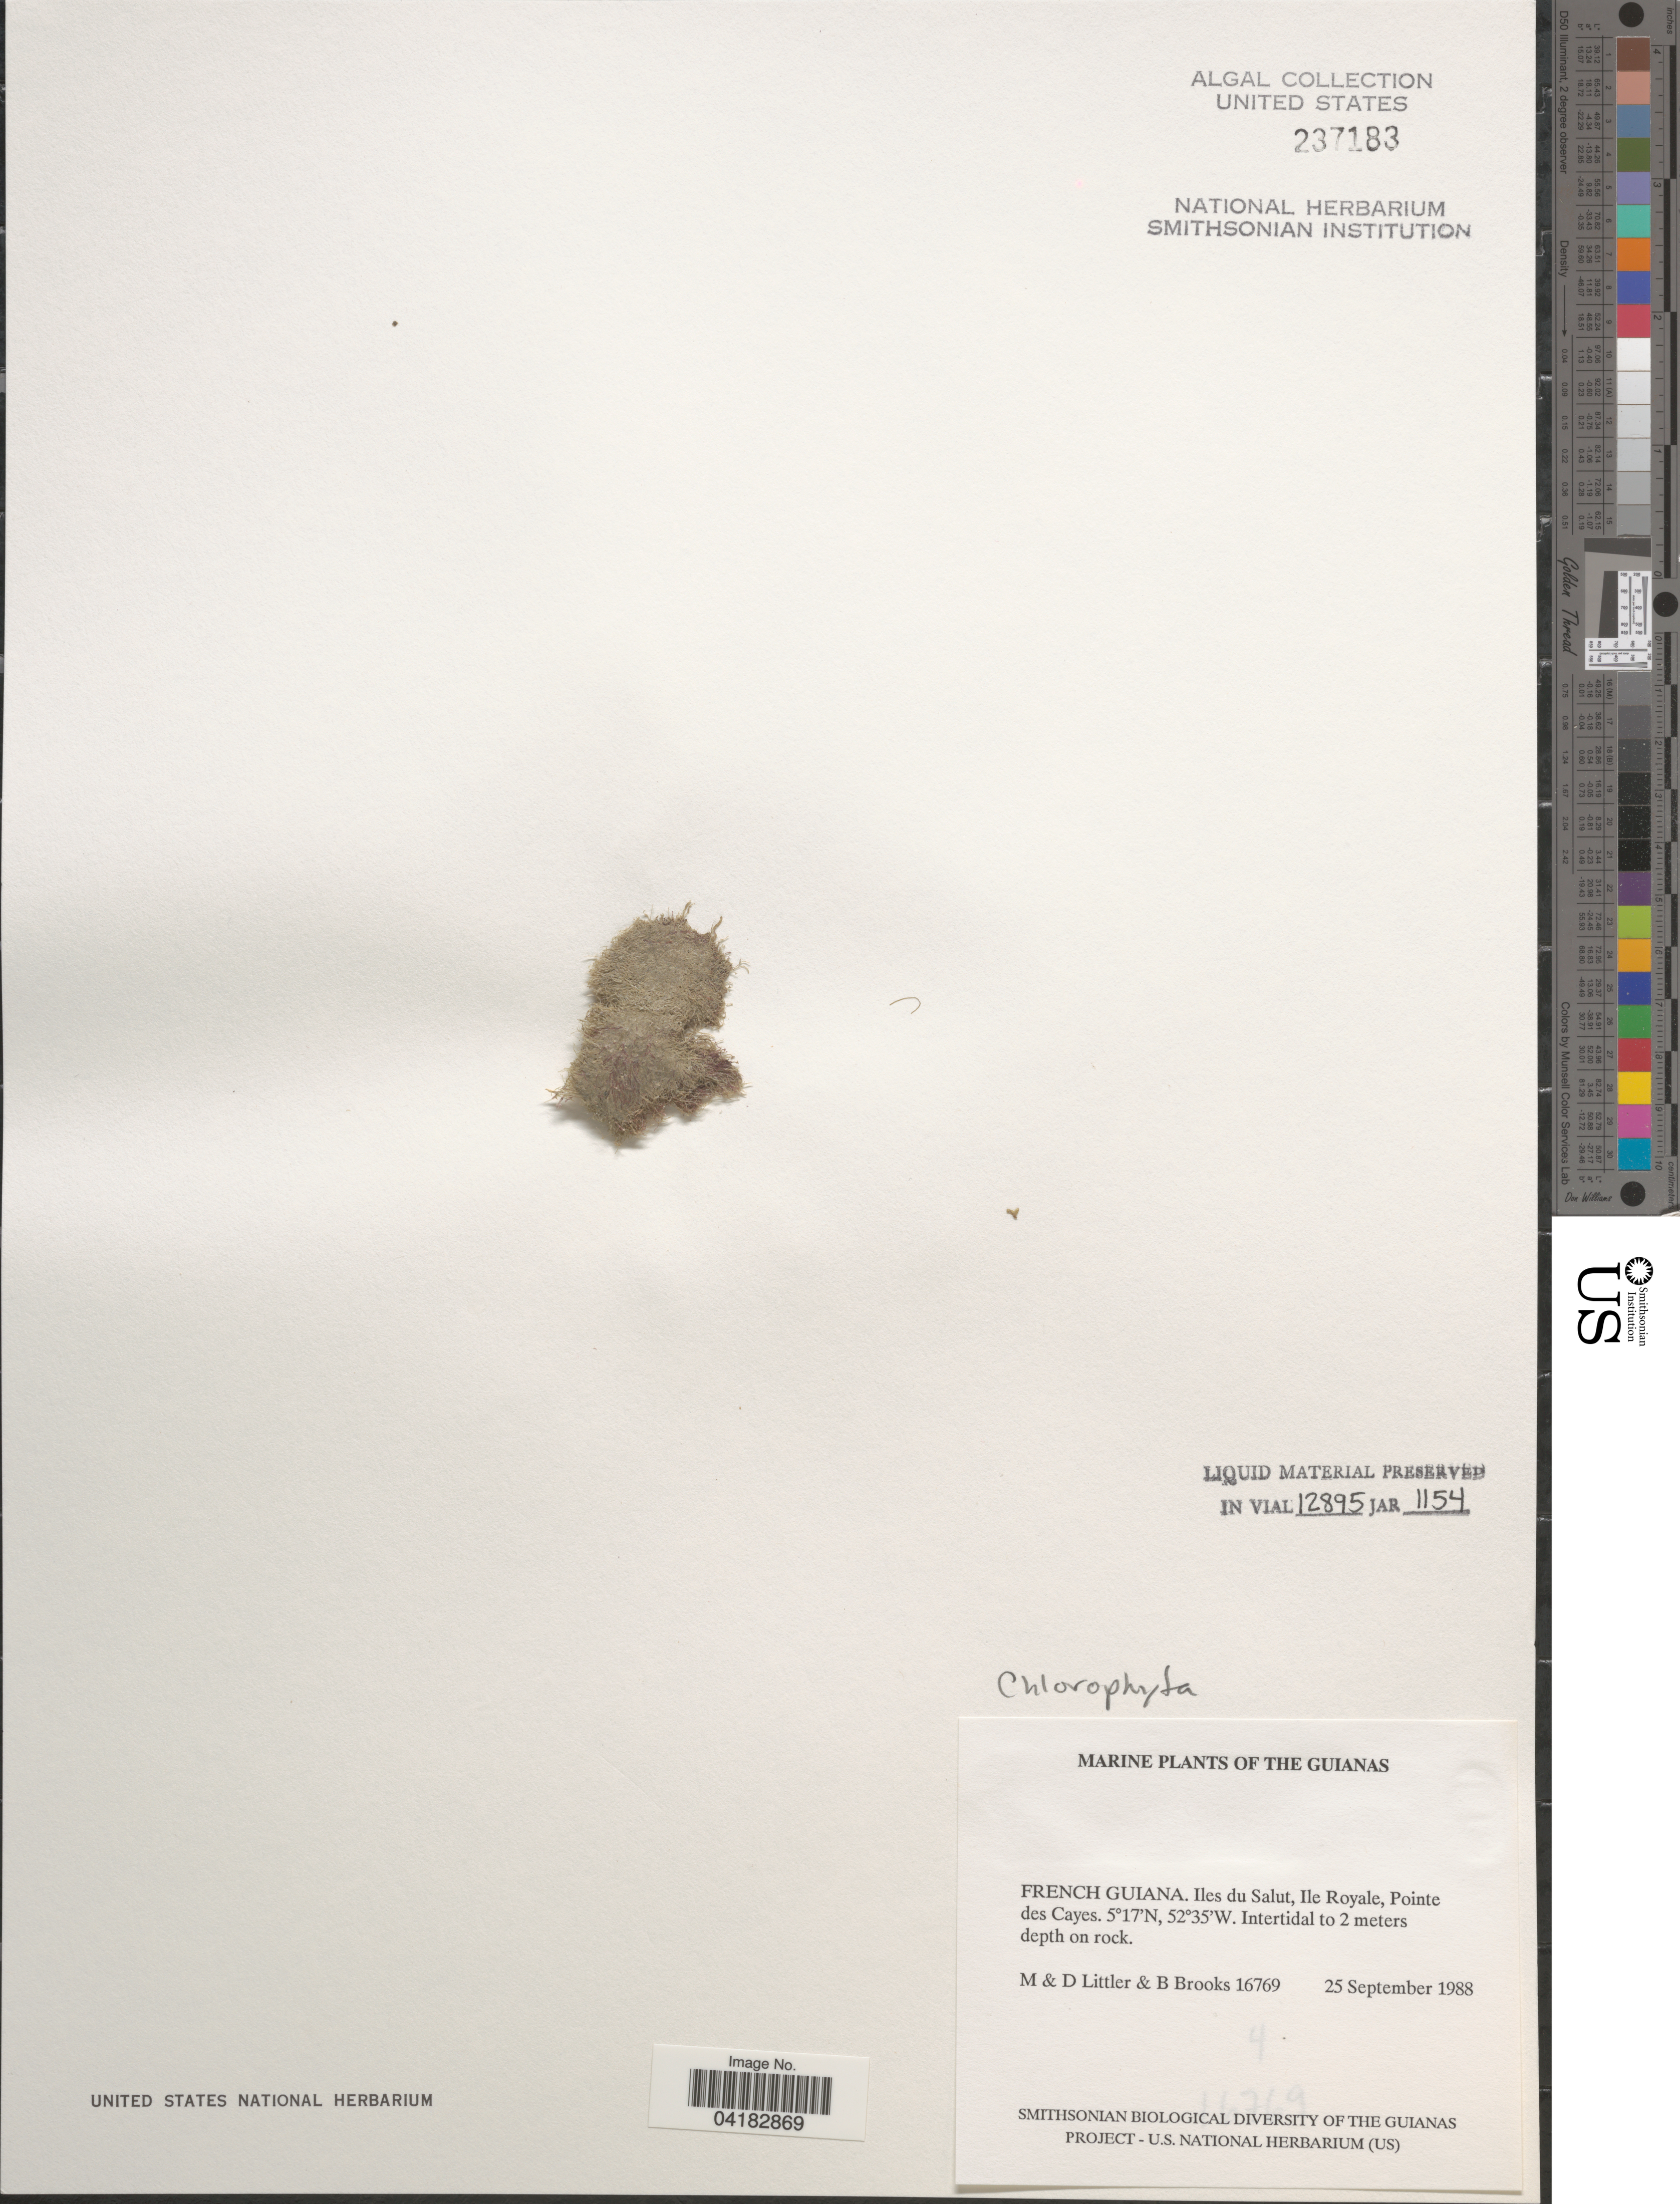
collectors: M. Littler, D. S. Littler & B. Brooks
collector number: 16769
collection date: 1988-09-25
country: French Guiana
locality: Guianas. Iles du Salut, Ile Royale, Pointe des Cayes.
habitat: Intertidal to 2 meters depth on rock.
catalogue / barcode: US 237183